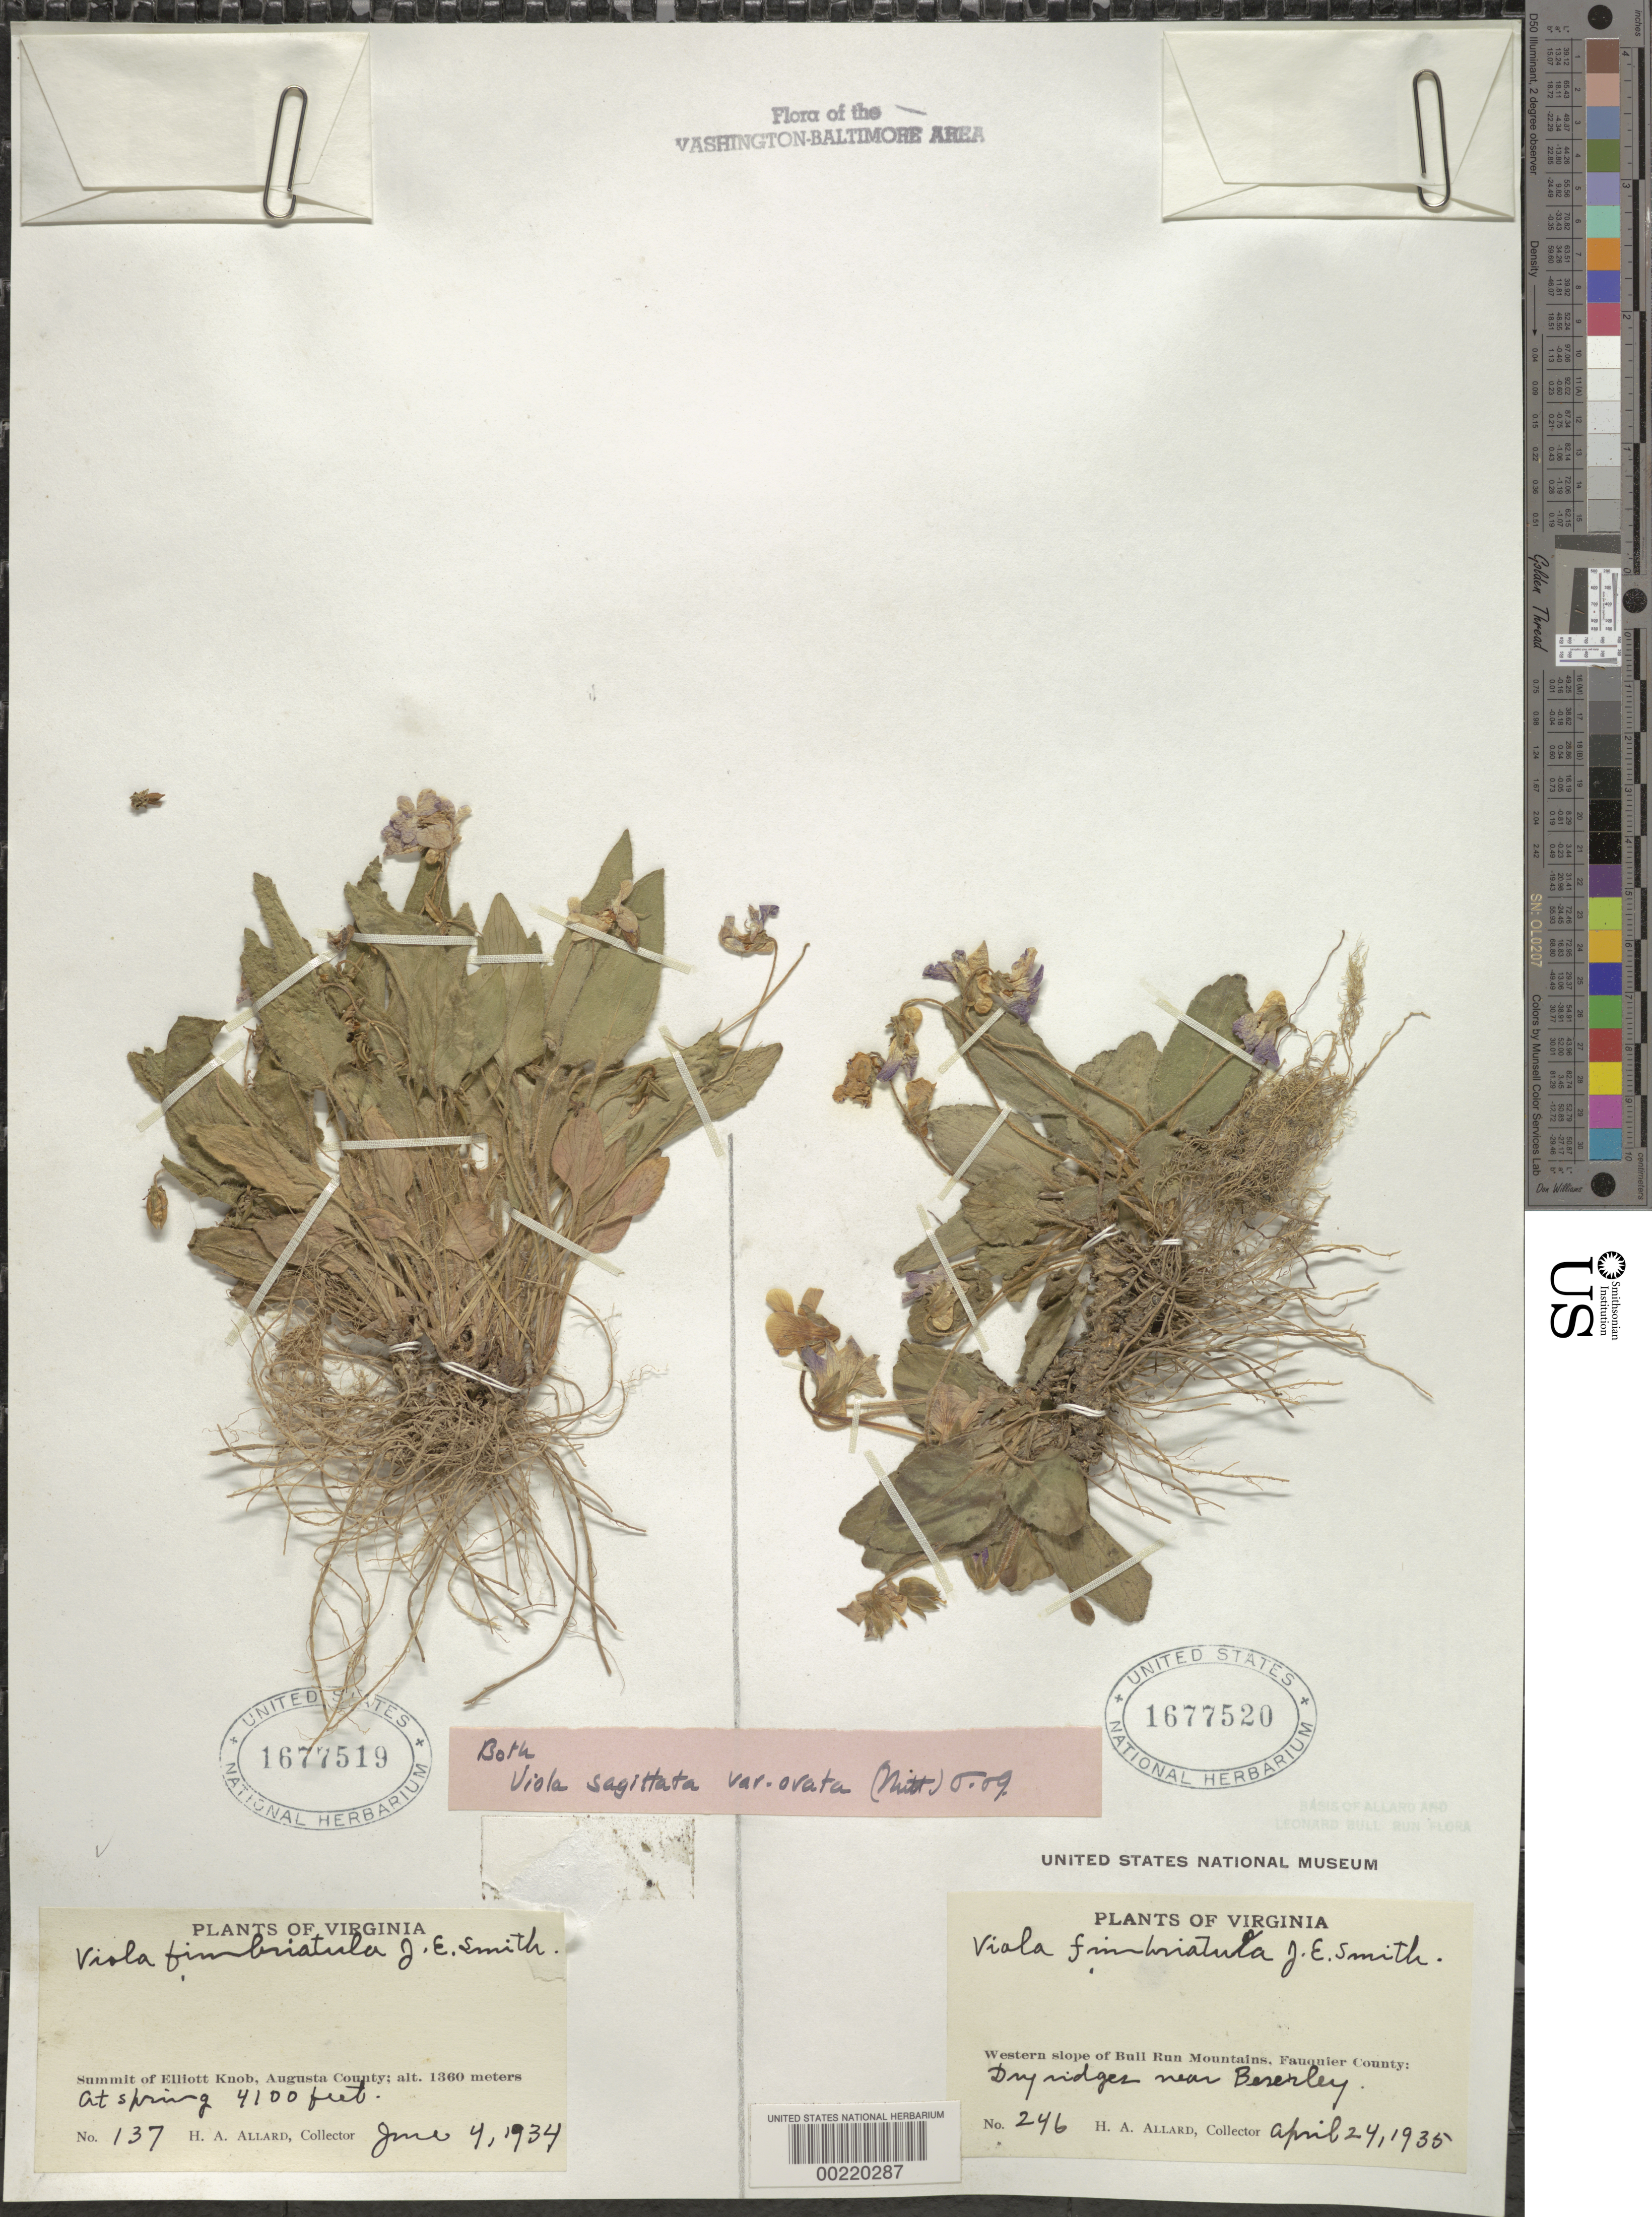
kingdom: Plantae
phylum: Tracheophyta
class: Magnoliopsida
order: Malpighiales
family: Violaceae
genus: Viola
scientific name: Viola sagittata var. ovata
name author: (Nutt.) Torr. & A. Gray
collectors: H. A. Allard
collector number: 246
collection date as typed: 24 Apr 1935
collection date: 1935-04-24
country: United States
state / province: Virginia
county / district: Fauquier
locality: Beverley vicinity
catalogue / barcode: US 1677520